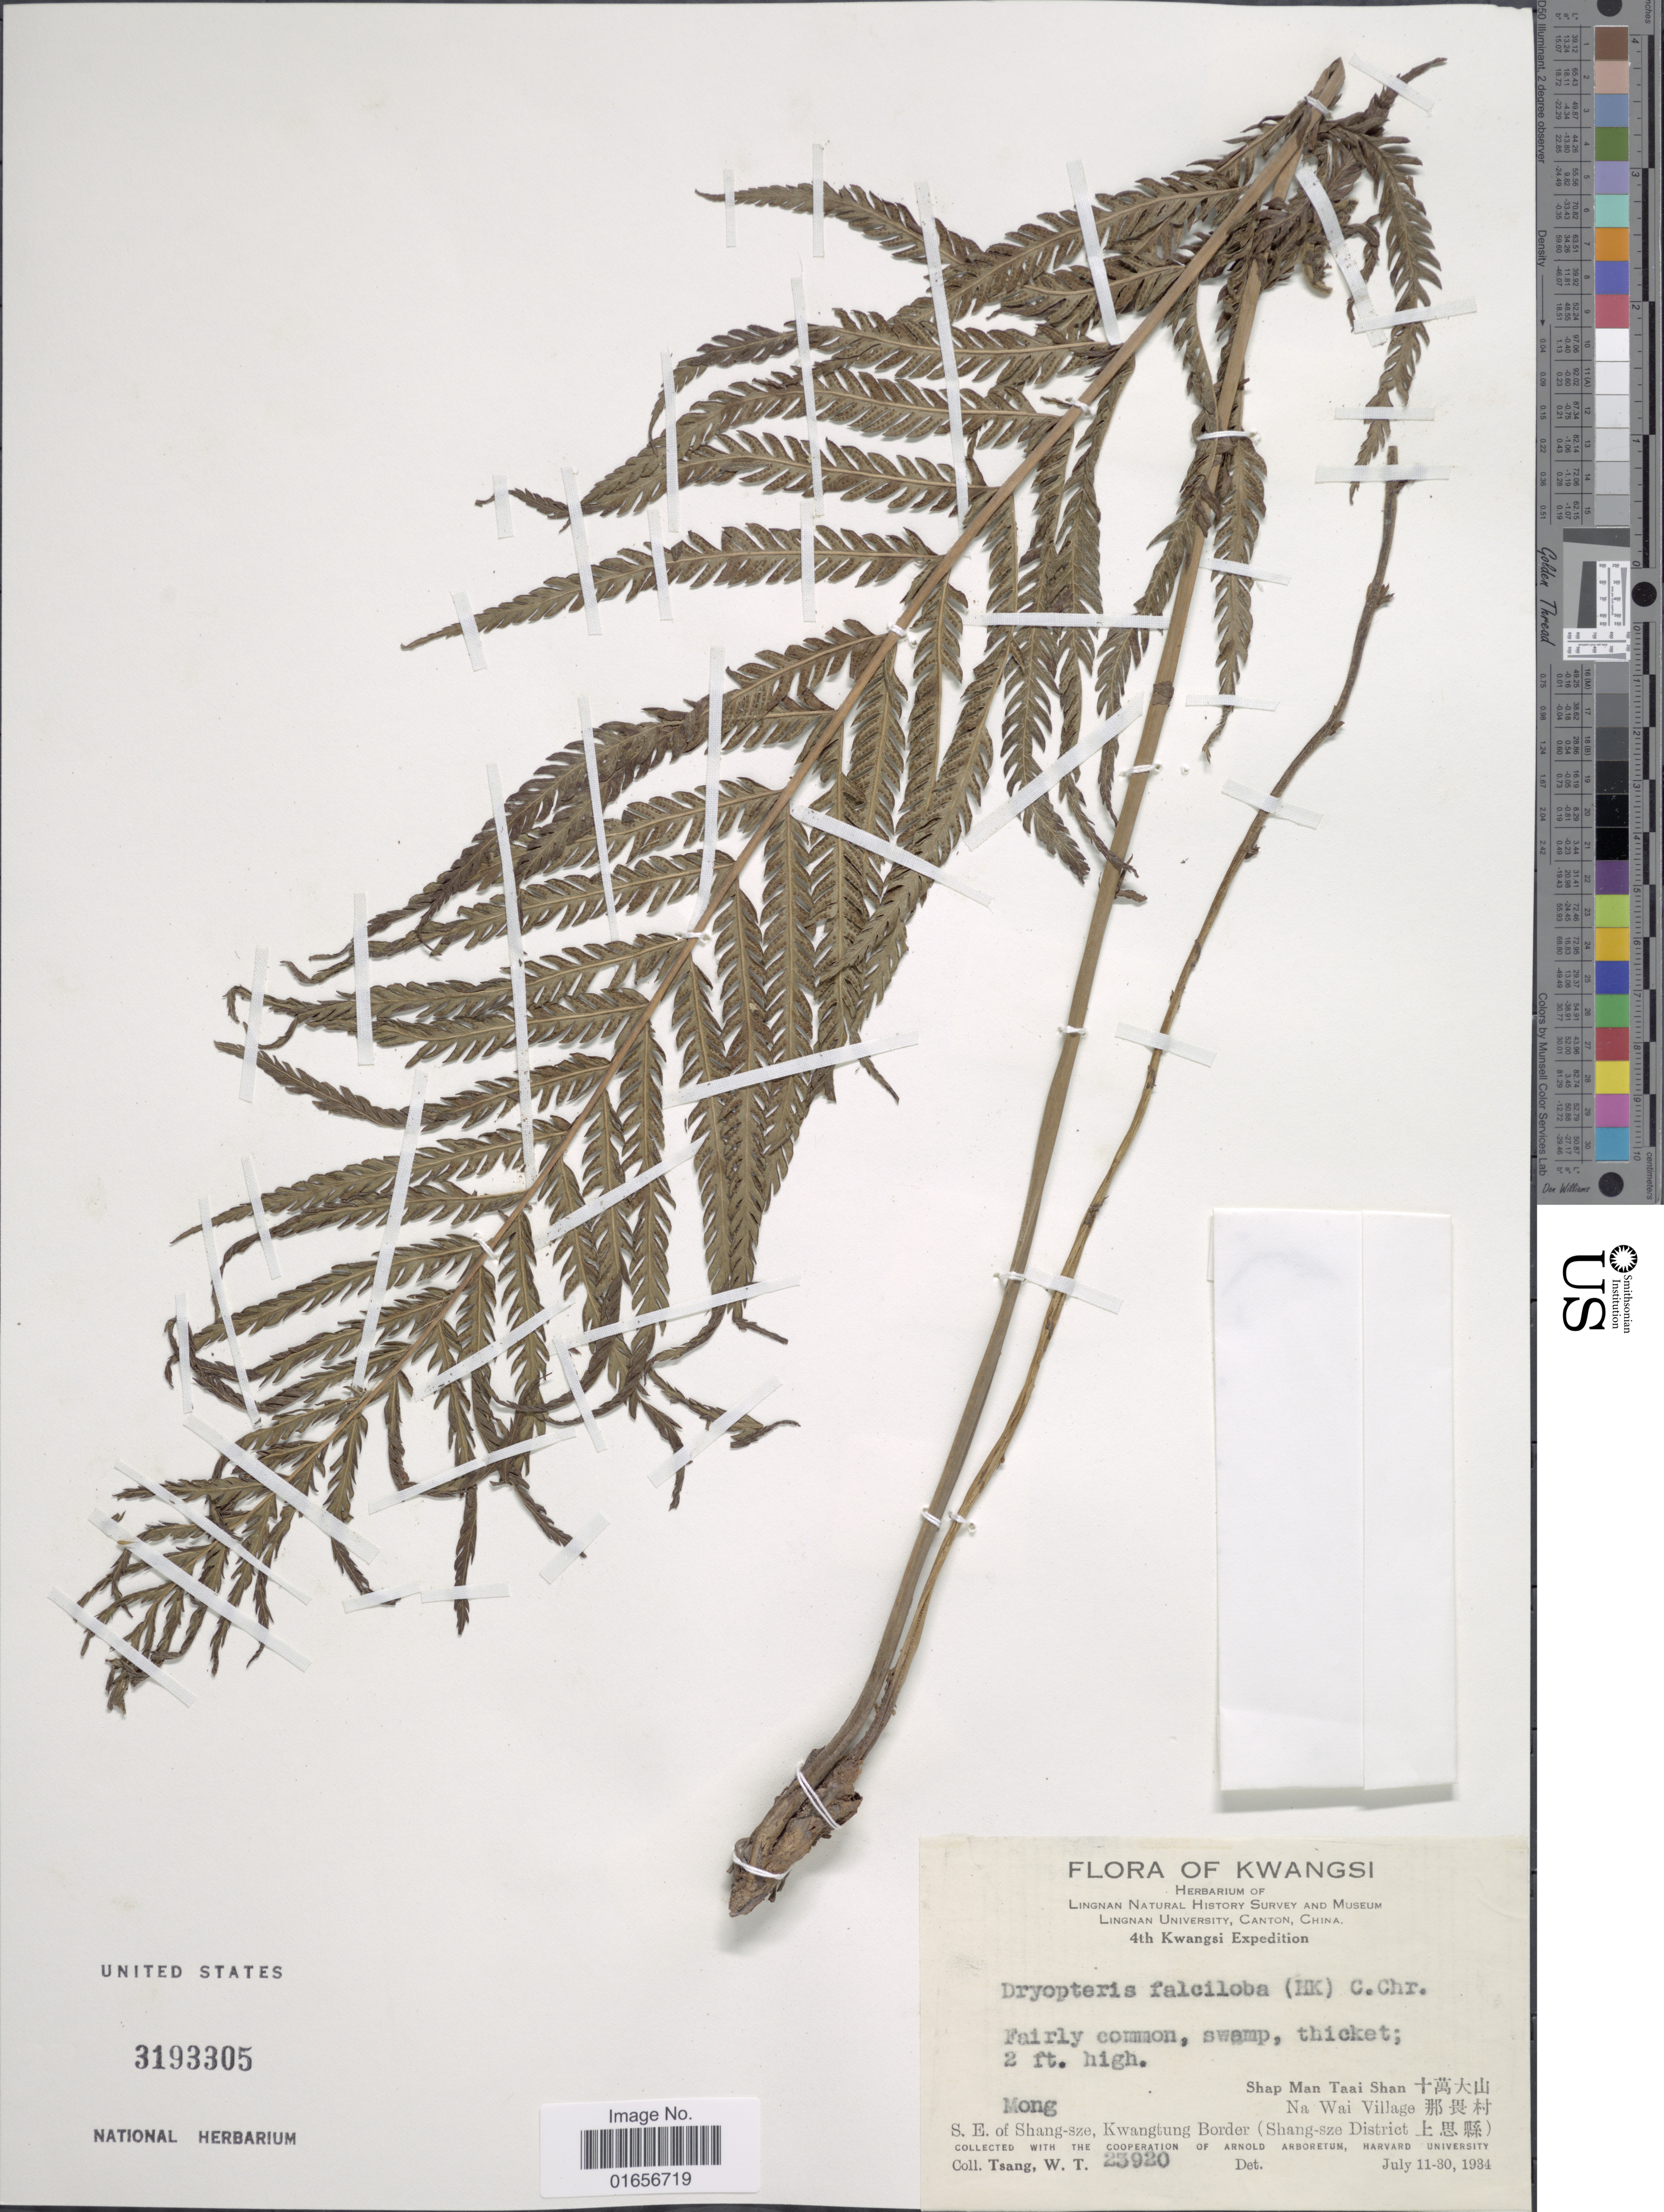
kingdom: Plantae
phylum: Tracheophyta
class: Polypodiopsida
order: Polypodiales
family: Thelypteridaceae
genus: Pseudocyclosorus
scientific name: Pseudocyclosorus falcilobus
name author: (Hook.) Ching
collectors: W. T. Tsang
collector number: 23920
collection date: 1934-07-11/1934-07-30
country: China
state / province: Guangdong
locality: Kwangsi, Shap Man Taai Shan X, Na Wai Village X, S.E. of Shang-Sze, Kwangtung Border (Shang-Sze DistrictX)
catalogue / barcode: US 3193305